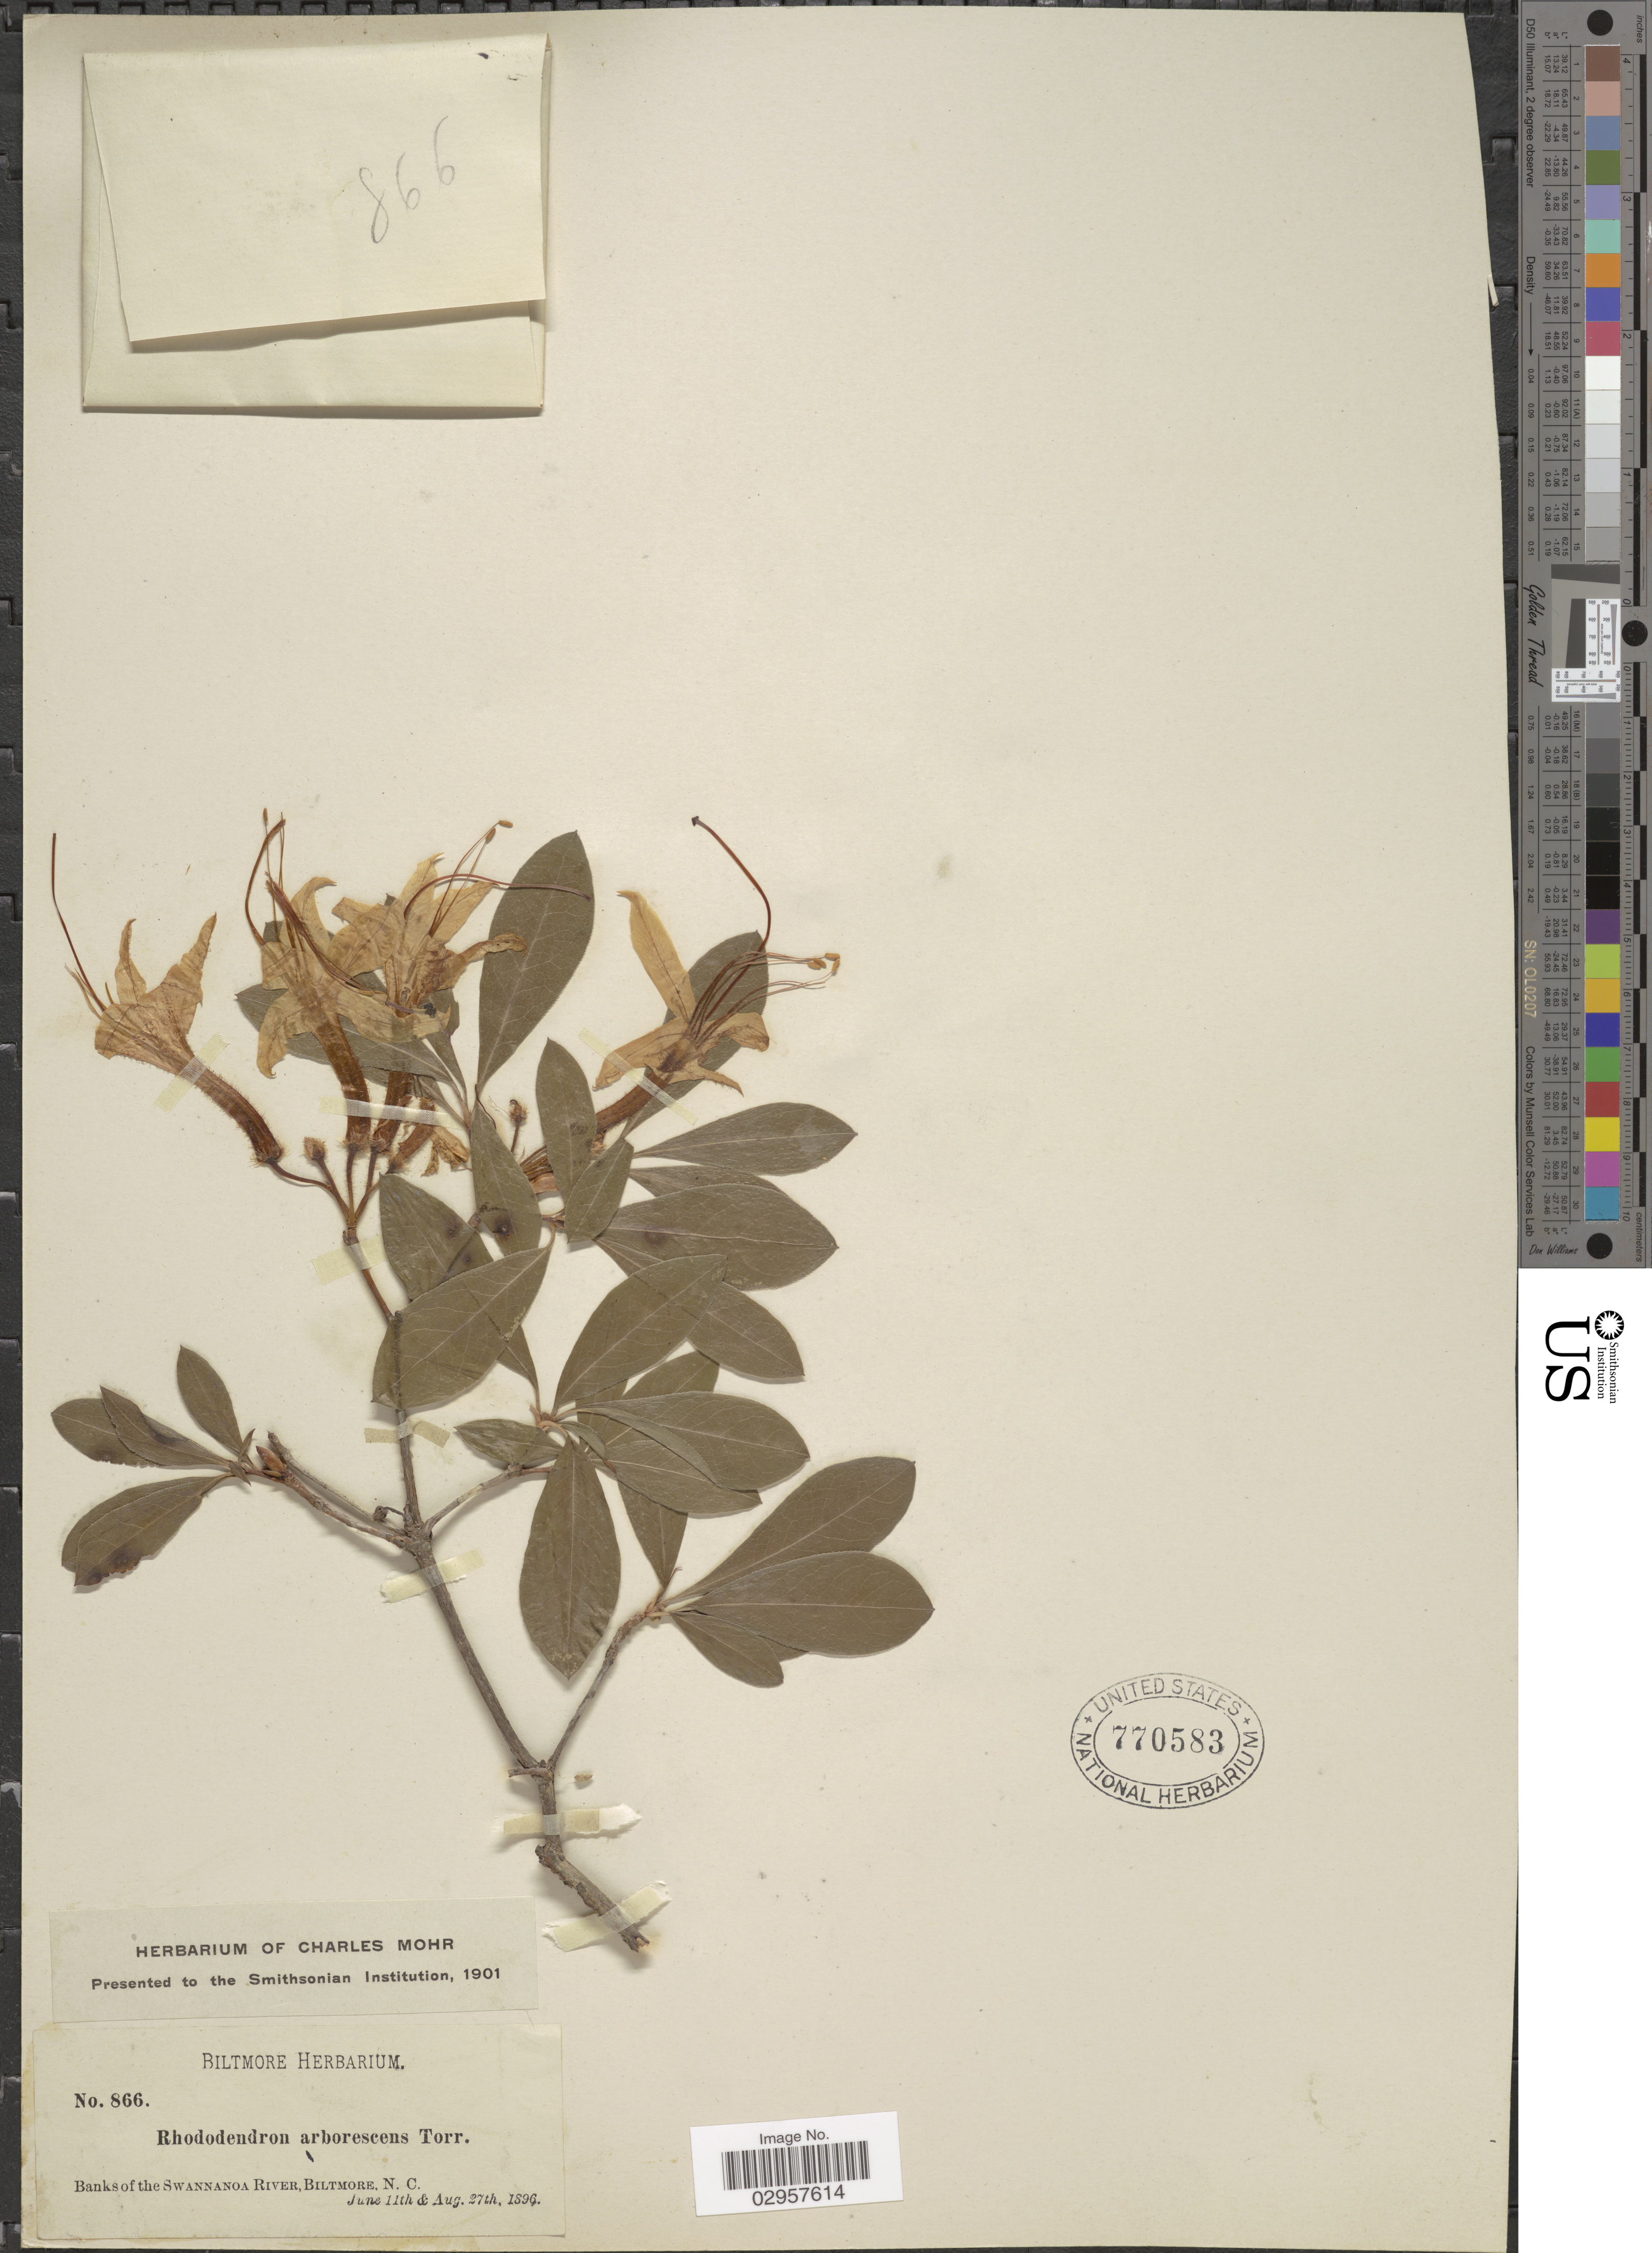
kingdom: Plantae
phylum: Tracheophyta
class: Magnoliopsida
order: Ericales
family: Ericaceae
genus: Rhododendron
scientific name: Rhododendron arborescens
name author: (Pursh) Torr.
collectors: ex herb. Biltmore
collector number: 866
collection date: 1896-06-11/1896-08-27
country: United States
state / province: North Carolina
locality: Banks of the Swannanoa River, Biltmore.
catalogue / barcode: US 770583